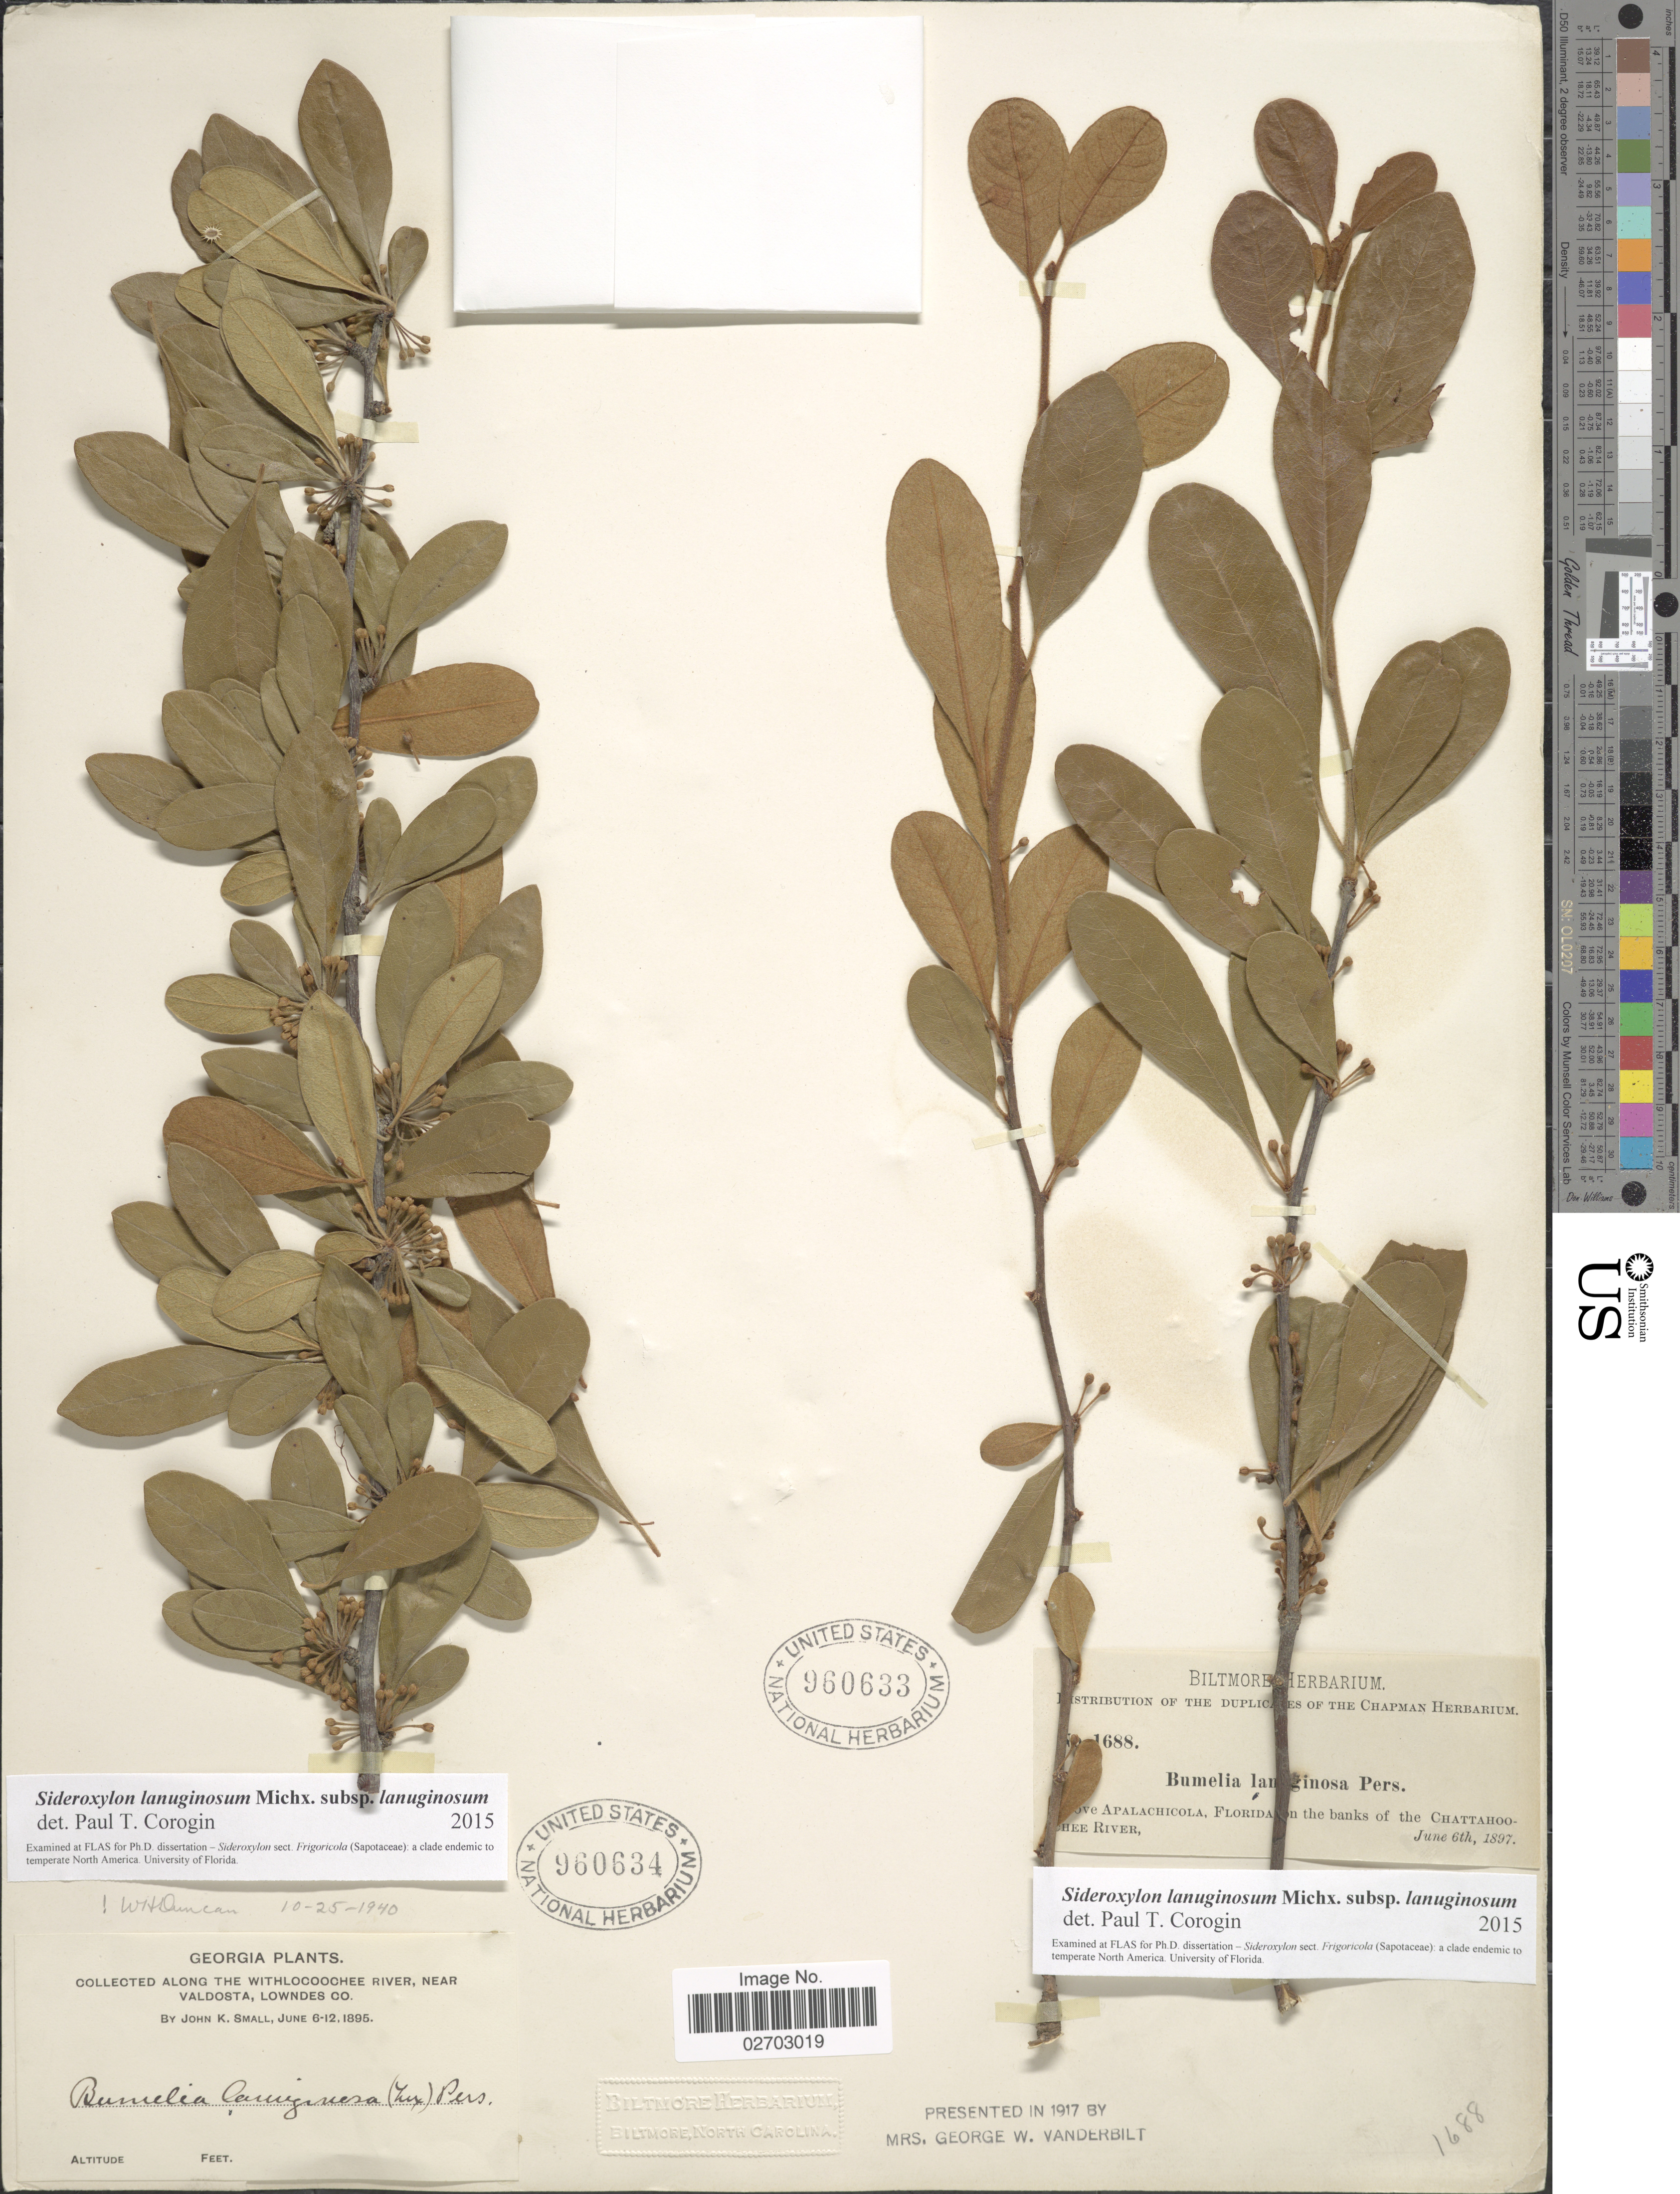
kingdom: Plantae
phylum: Tracheophyta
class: Magnoliopsida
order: Ericales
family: Sapotaceae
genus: Sideroxylon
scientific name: Sideroxylon lanuginosum subsp. lanuginosum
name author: Michx.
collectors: ex herb. Biltmore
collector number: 1688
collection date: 1897-06-06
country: United States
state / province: Florida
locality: Above Apalachicola, Florida on the banks of the Chattahoochee River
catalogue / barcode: US 960633